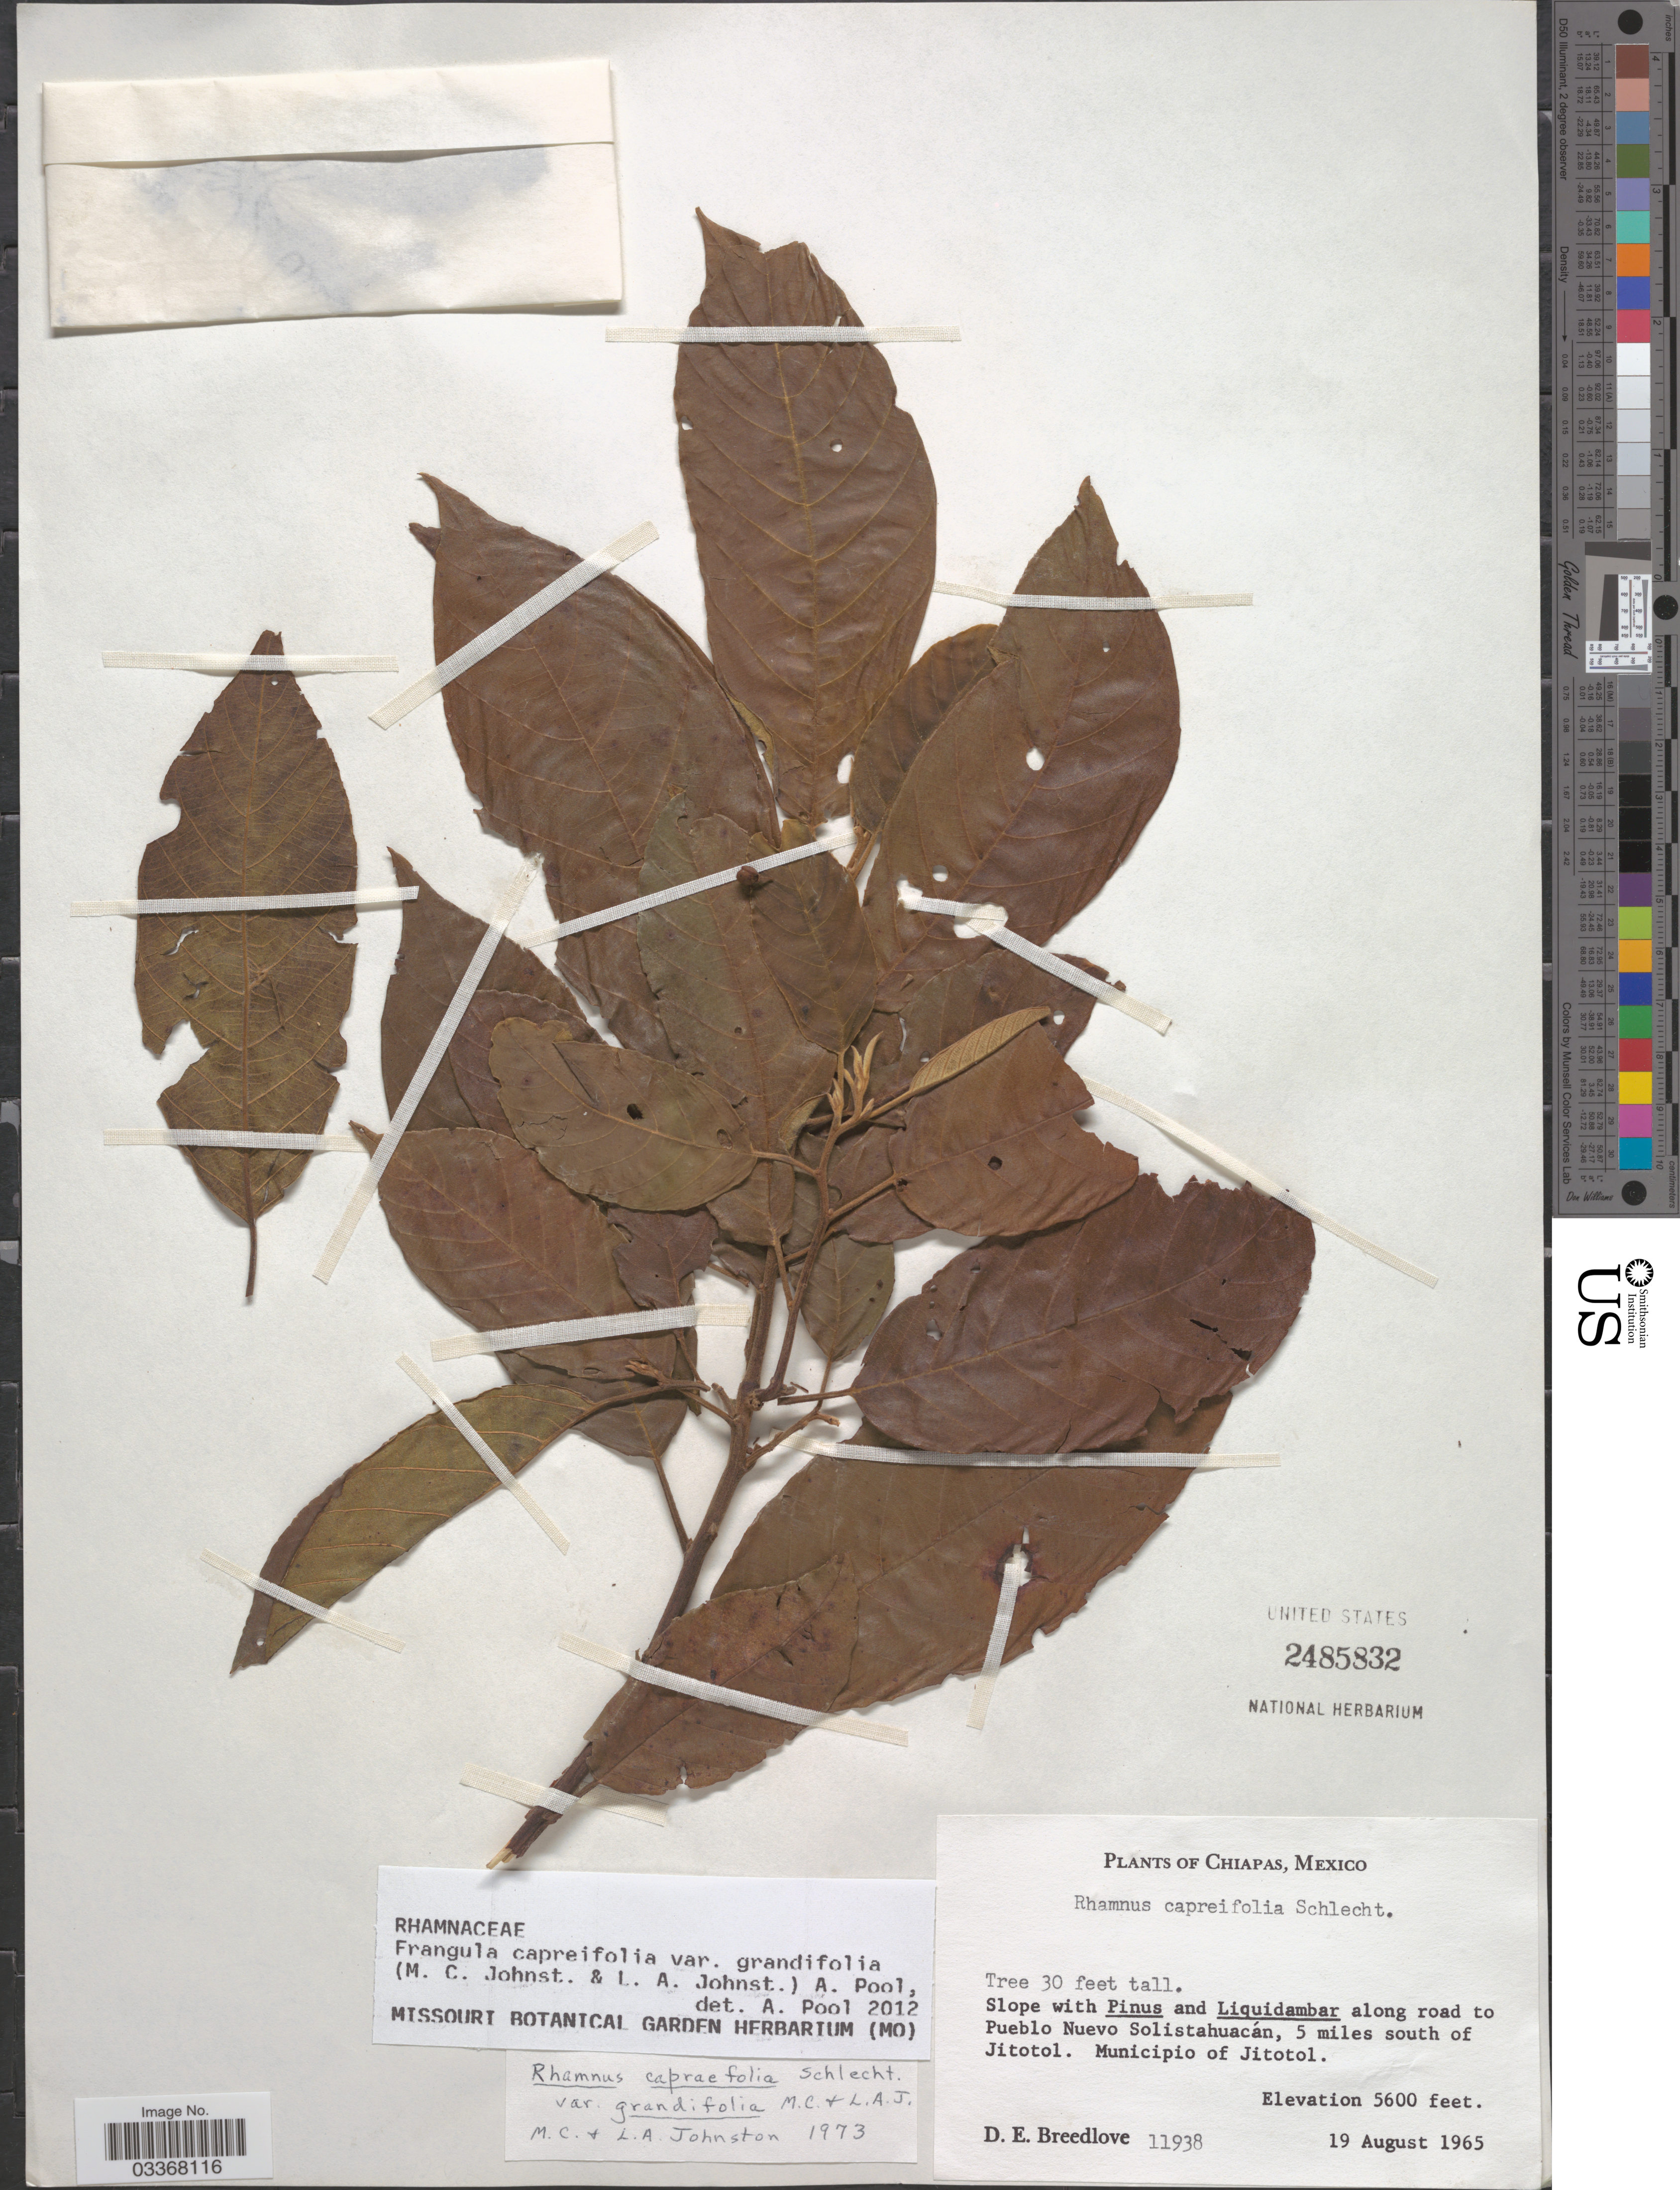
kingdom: Plantae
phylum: Tracheophyta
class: Magnoliopsida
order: Rosales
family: Rhamnaceae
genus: Frangula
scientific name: Frangula capreifolia var. grandifolia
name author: (M.C. Johnst. & L.A. Johnst.) A. Pool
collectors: D. E. Breedlove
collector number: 11938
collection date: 1965-08-19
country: Mexico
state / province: Chiapas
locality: Along road to Pueblo Nuevo Solistahuacán, 5 miles south of Jitotol. Municipio of Jitotol.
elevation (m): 1707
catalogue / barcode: US 2485832